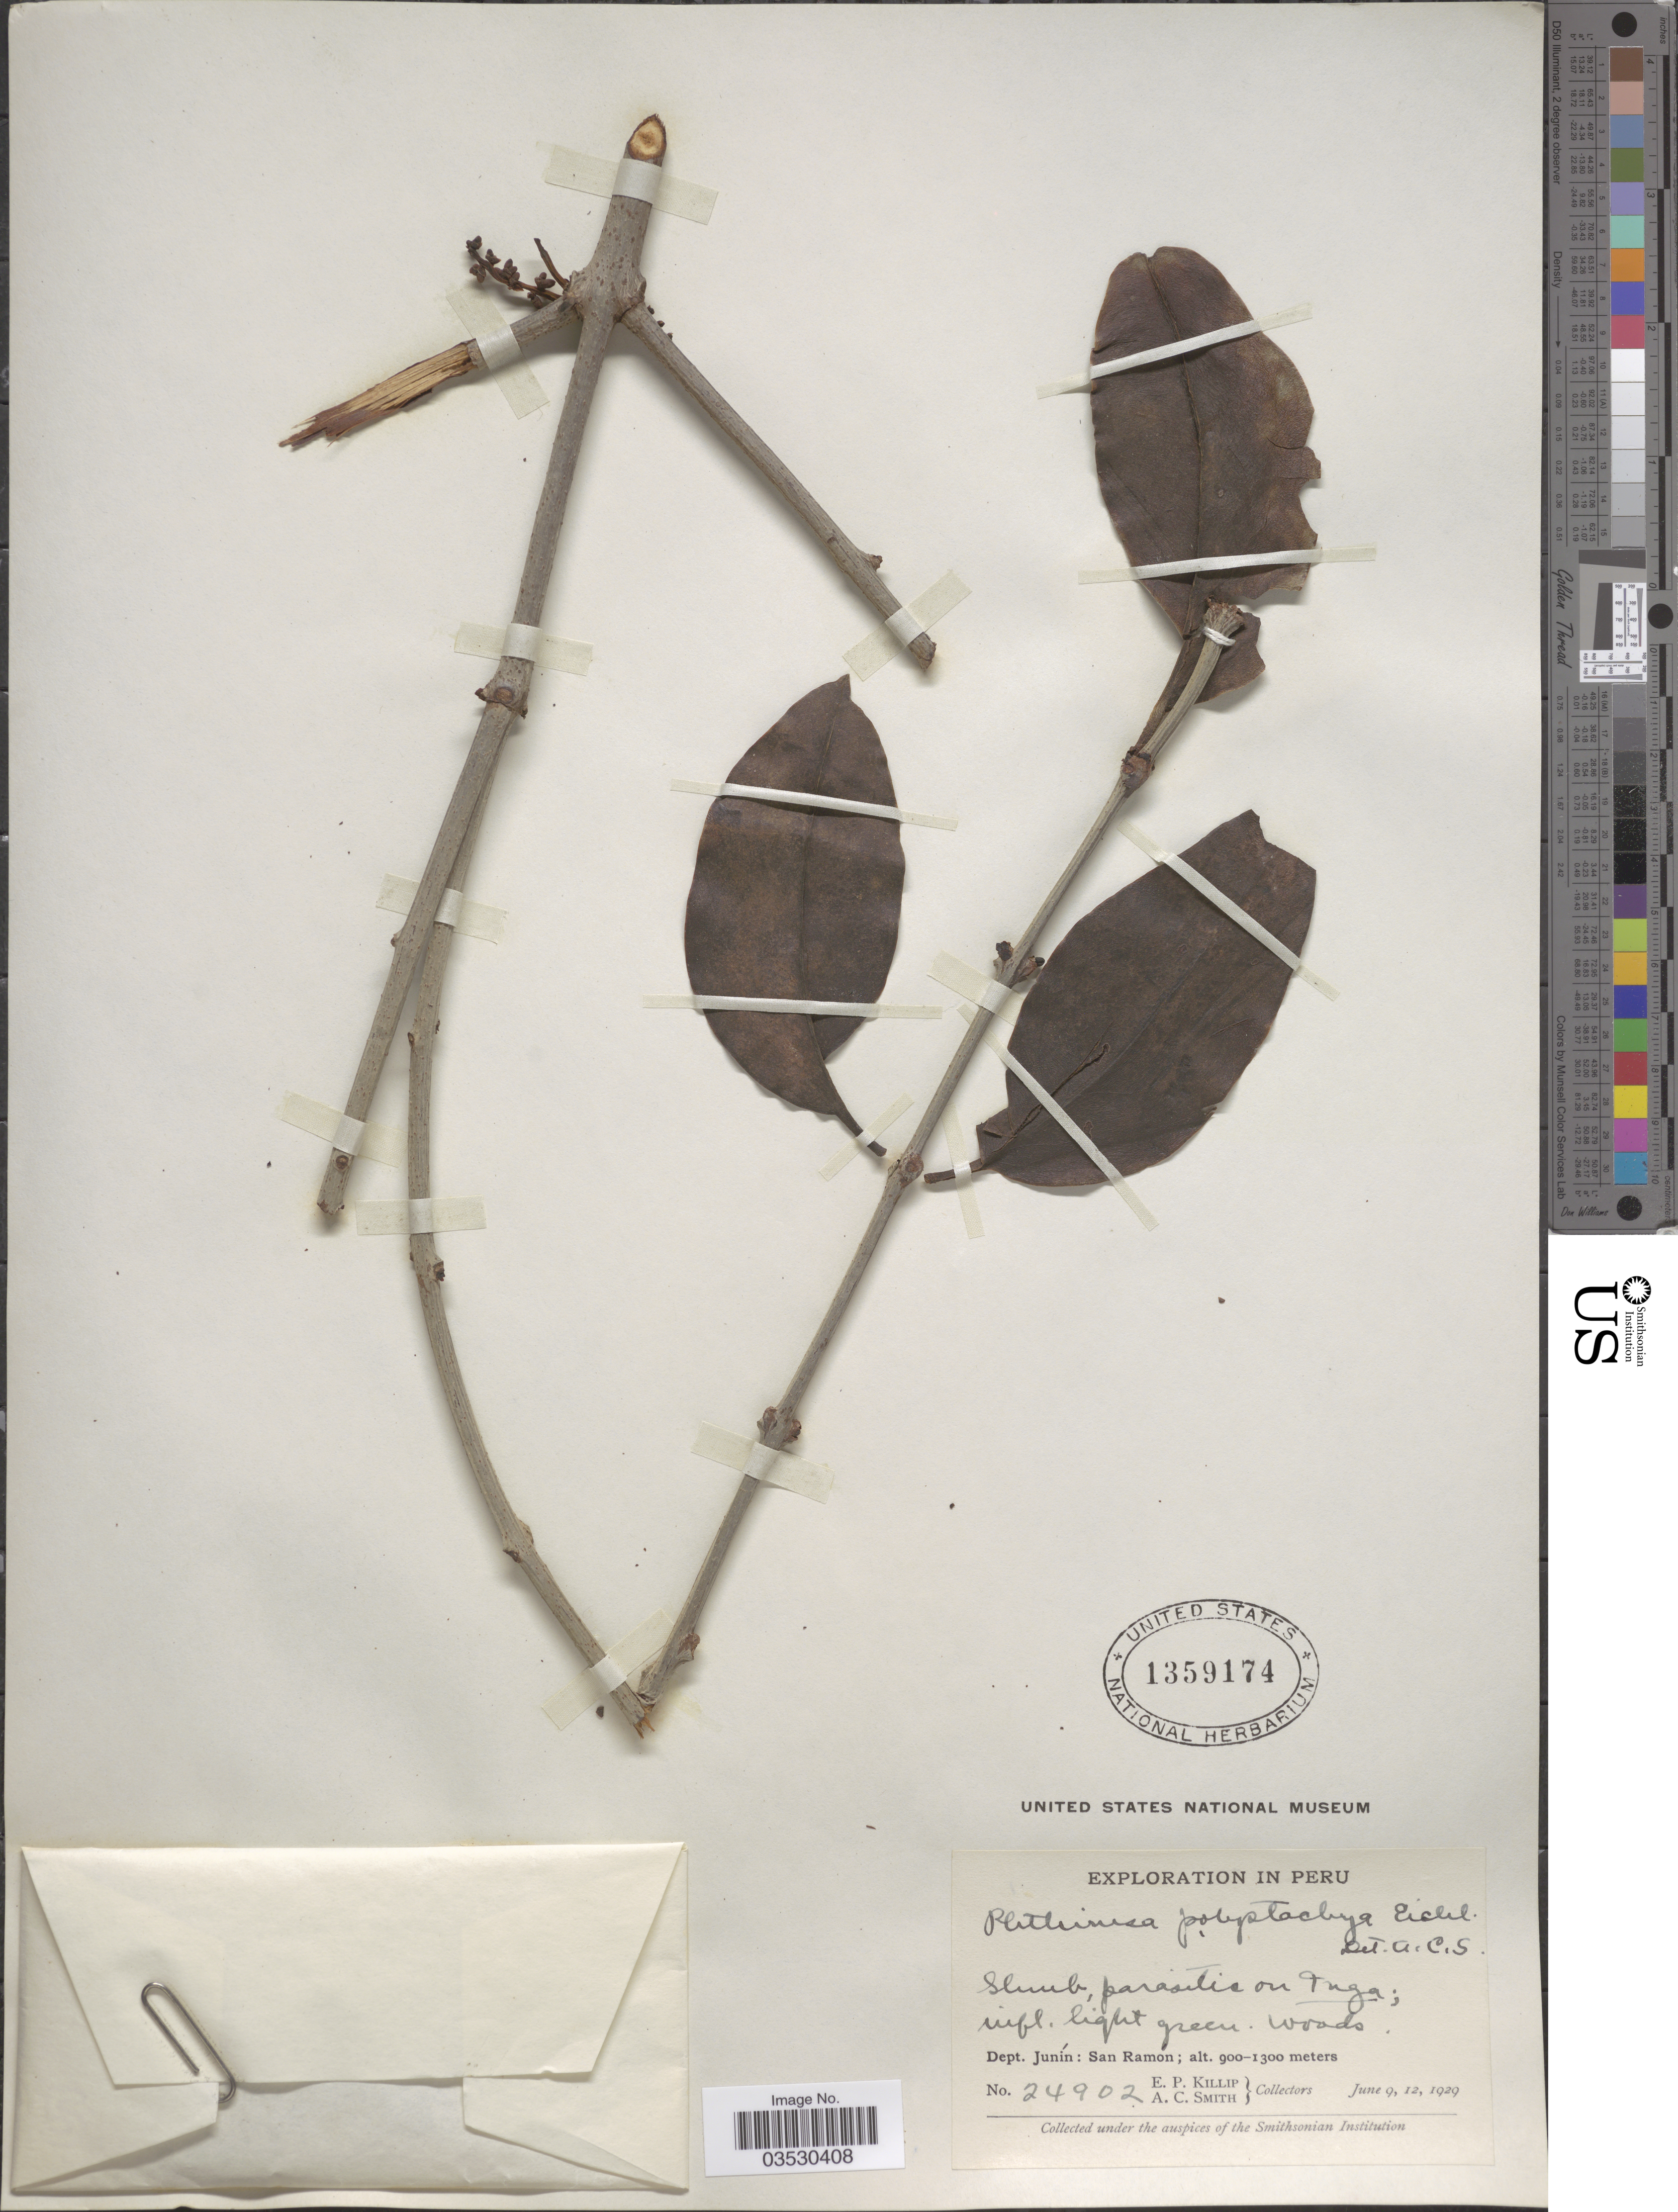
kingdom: Plantae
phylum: Tracheophyta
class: Magnoliopsida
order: Santalales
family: Loranthaceae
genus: Struthanthus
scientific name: Struthanthus eichleri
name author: Baehni & J.F. Macbr.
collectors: E. P. Killip & A. C. Smith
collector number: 24902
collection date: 1929-06-09/1929-06-12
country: Peru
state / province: Junín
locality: Dept. Junín: San Ramon.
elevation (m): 900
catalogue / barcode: US 1359174